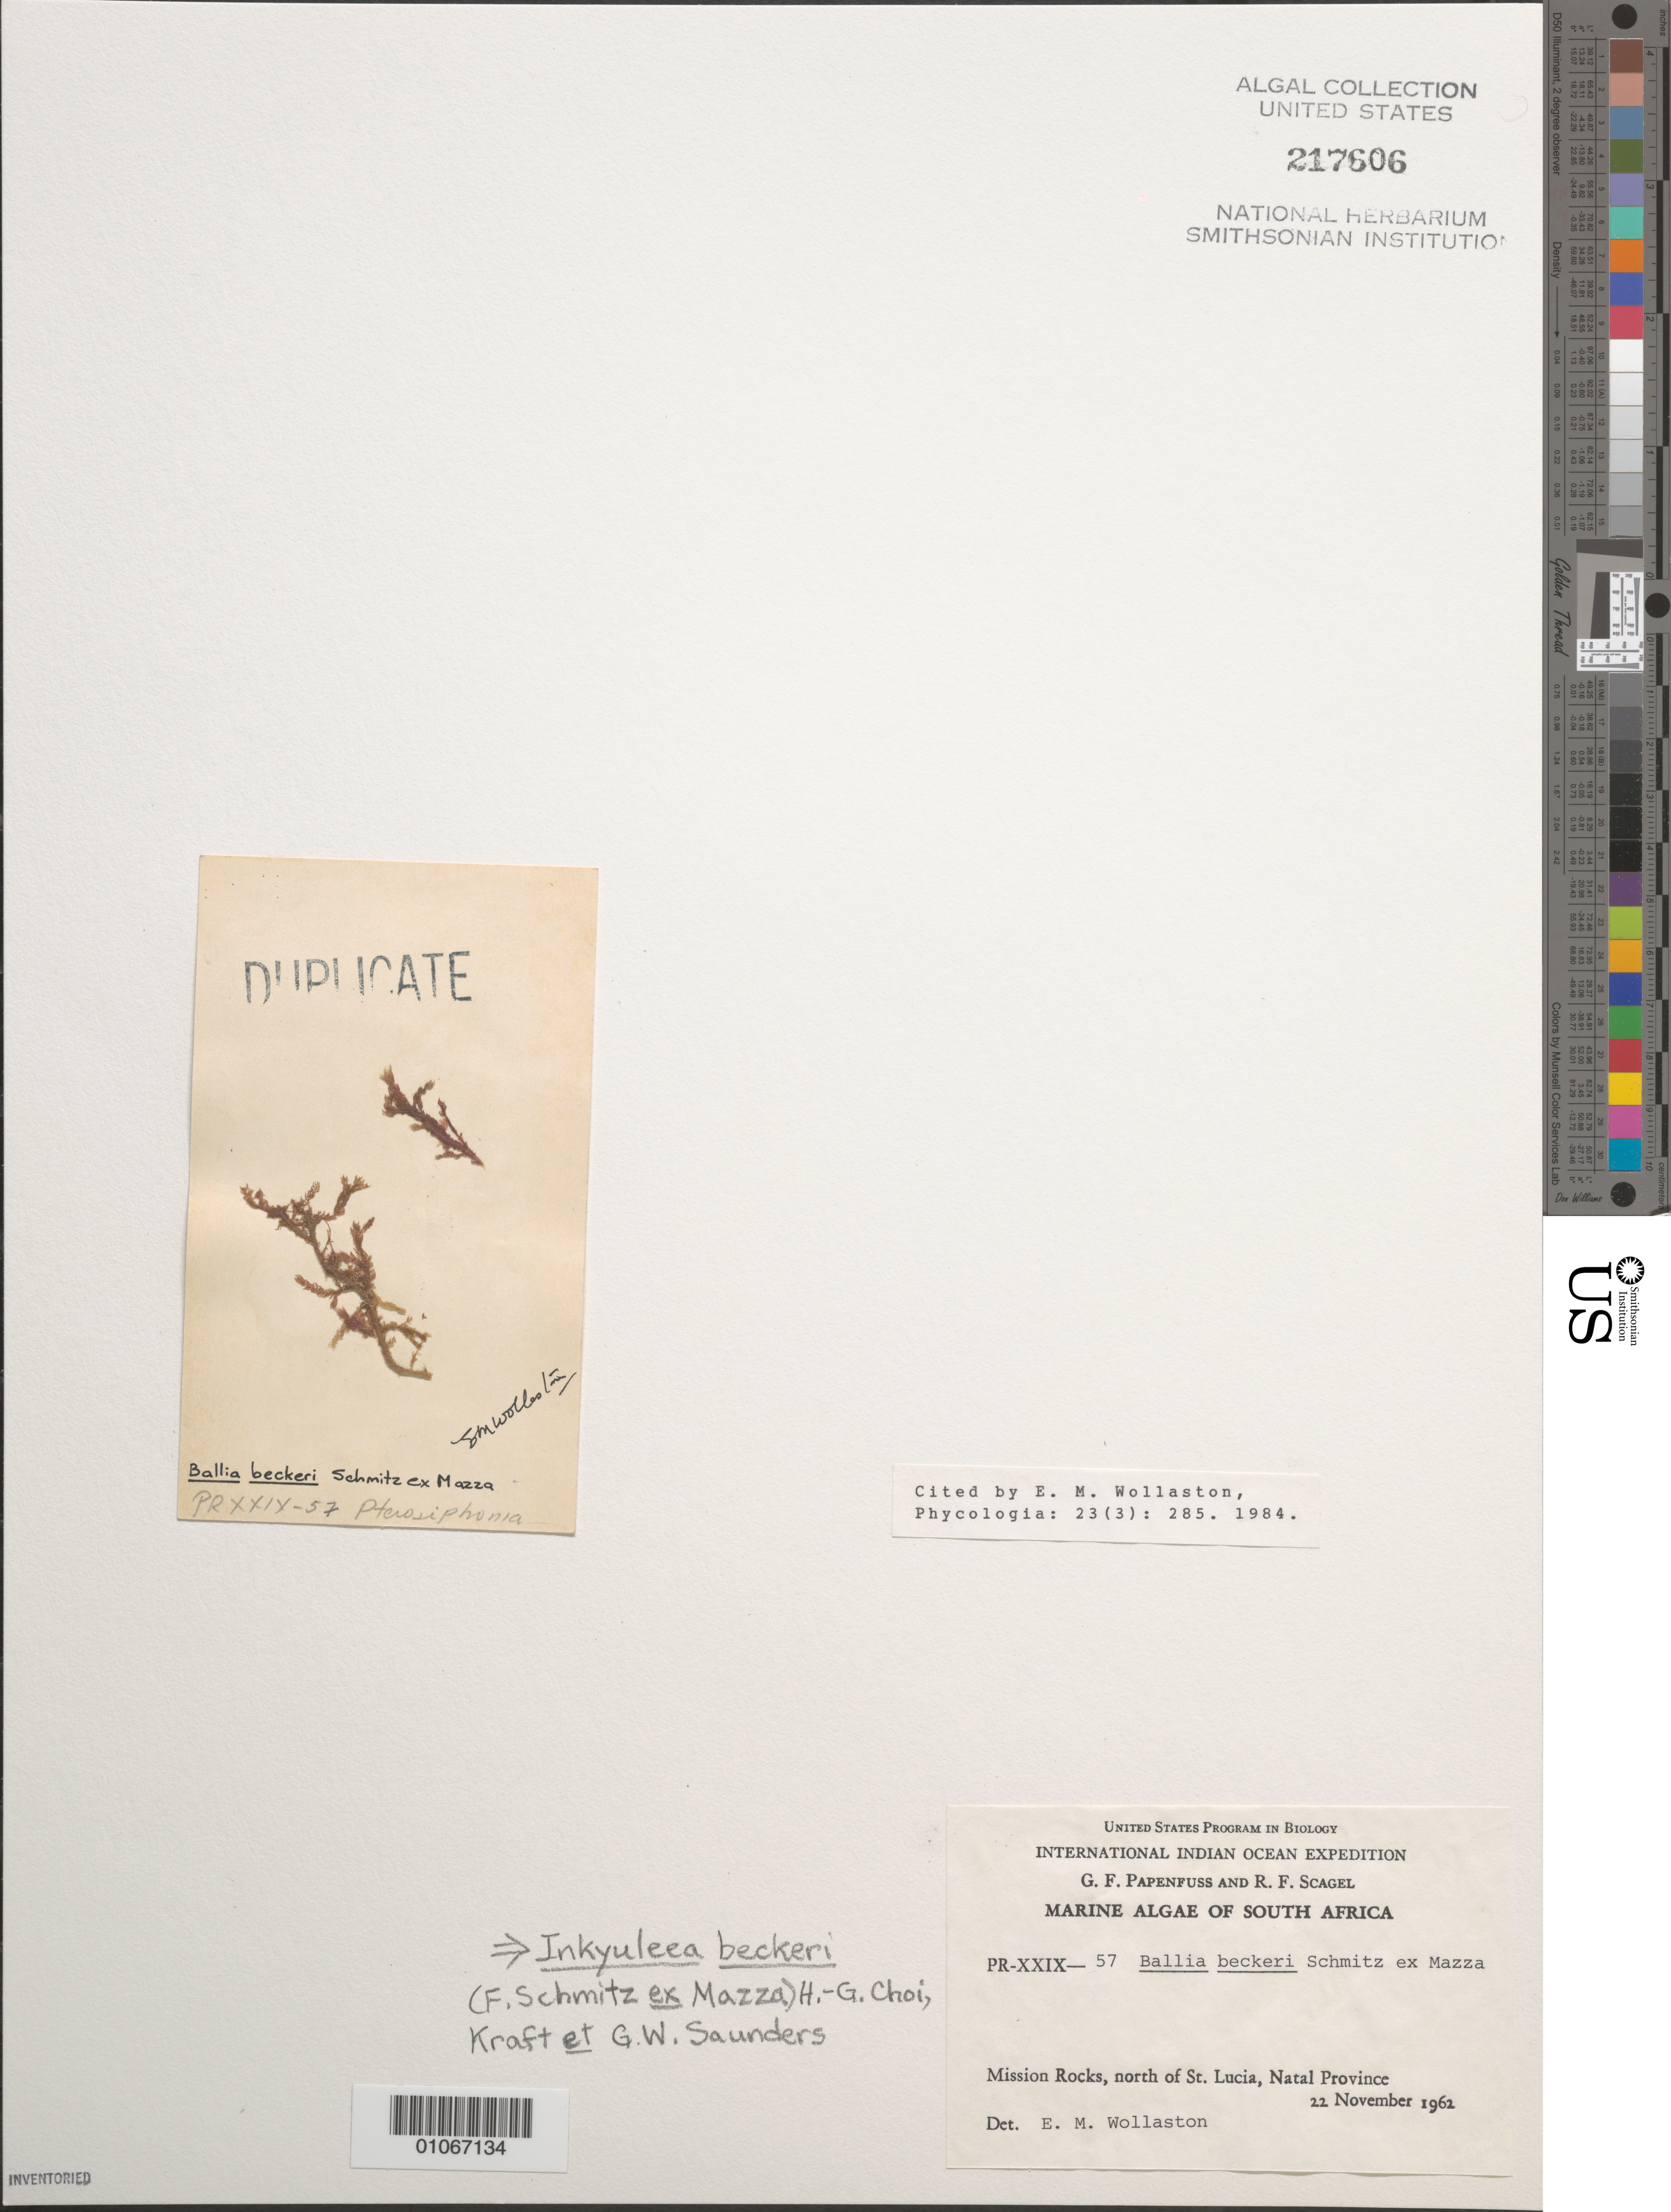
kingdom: Plantae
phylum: Rhodophyta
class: Florideophyceae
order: Ceramiales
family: Inkyuleeaceae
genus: Inkyuleea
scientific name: Inkyuleea beckeri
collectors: G. Papenfuss & R. F. Scagel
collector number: PR-XXIX-57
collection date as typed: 22 Nov 1962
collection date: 1962-11-22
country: South Africa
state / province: KwaZulu-Natal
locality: Mission Rocks, north of St. Lucia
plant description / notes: International Indian Ocean Expedition, 1962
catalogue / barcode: US 217606